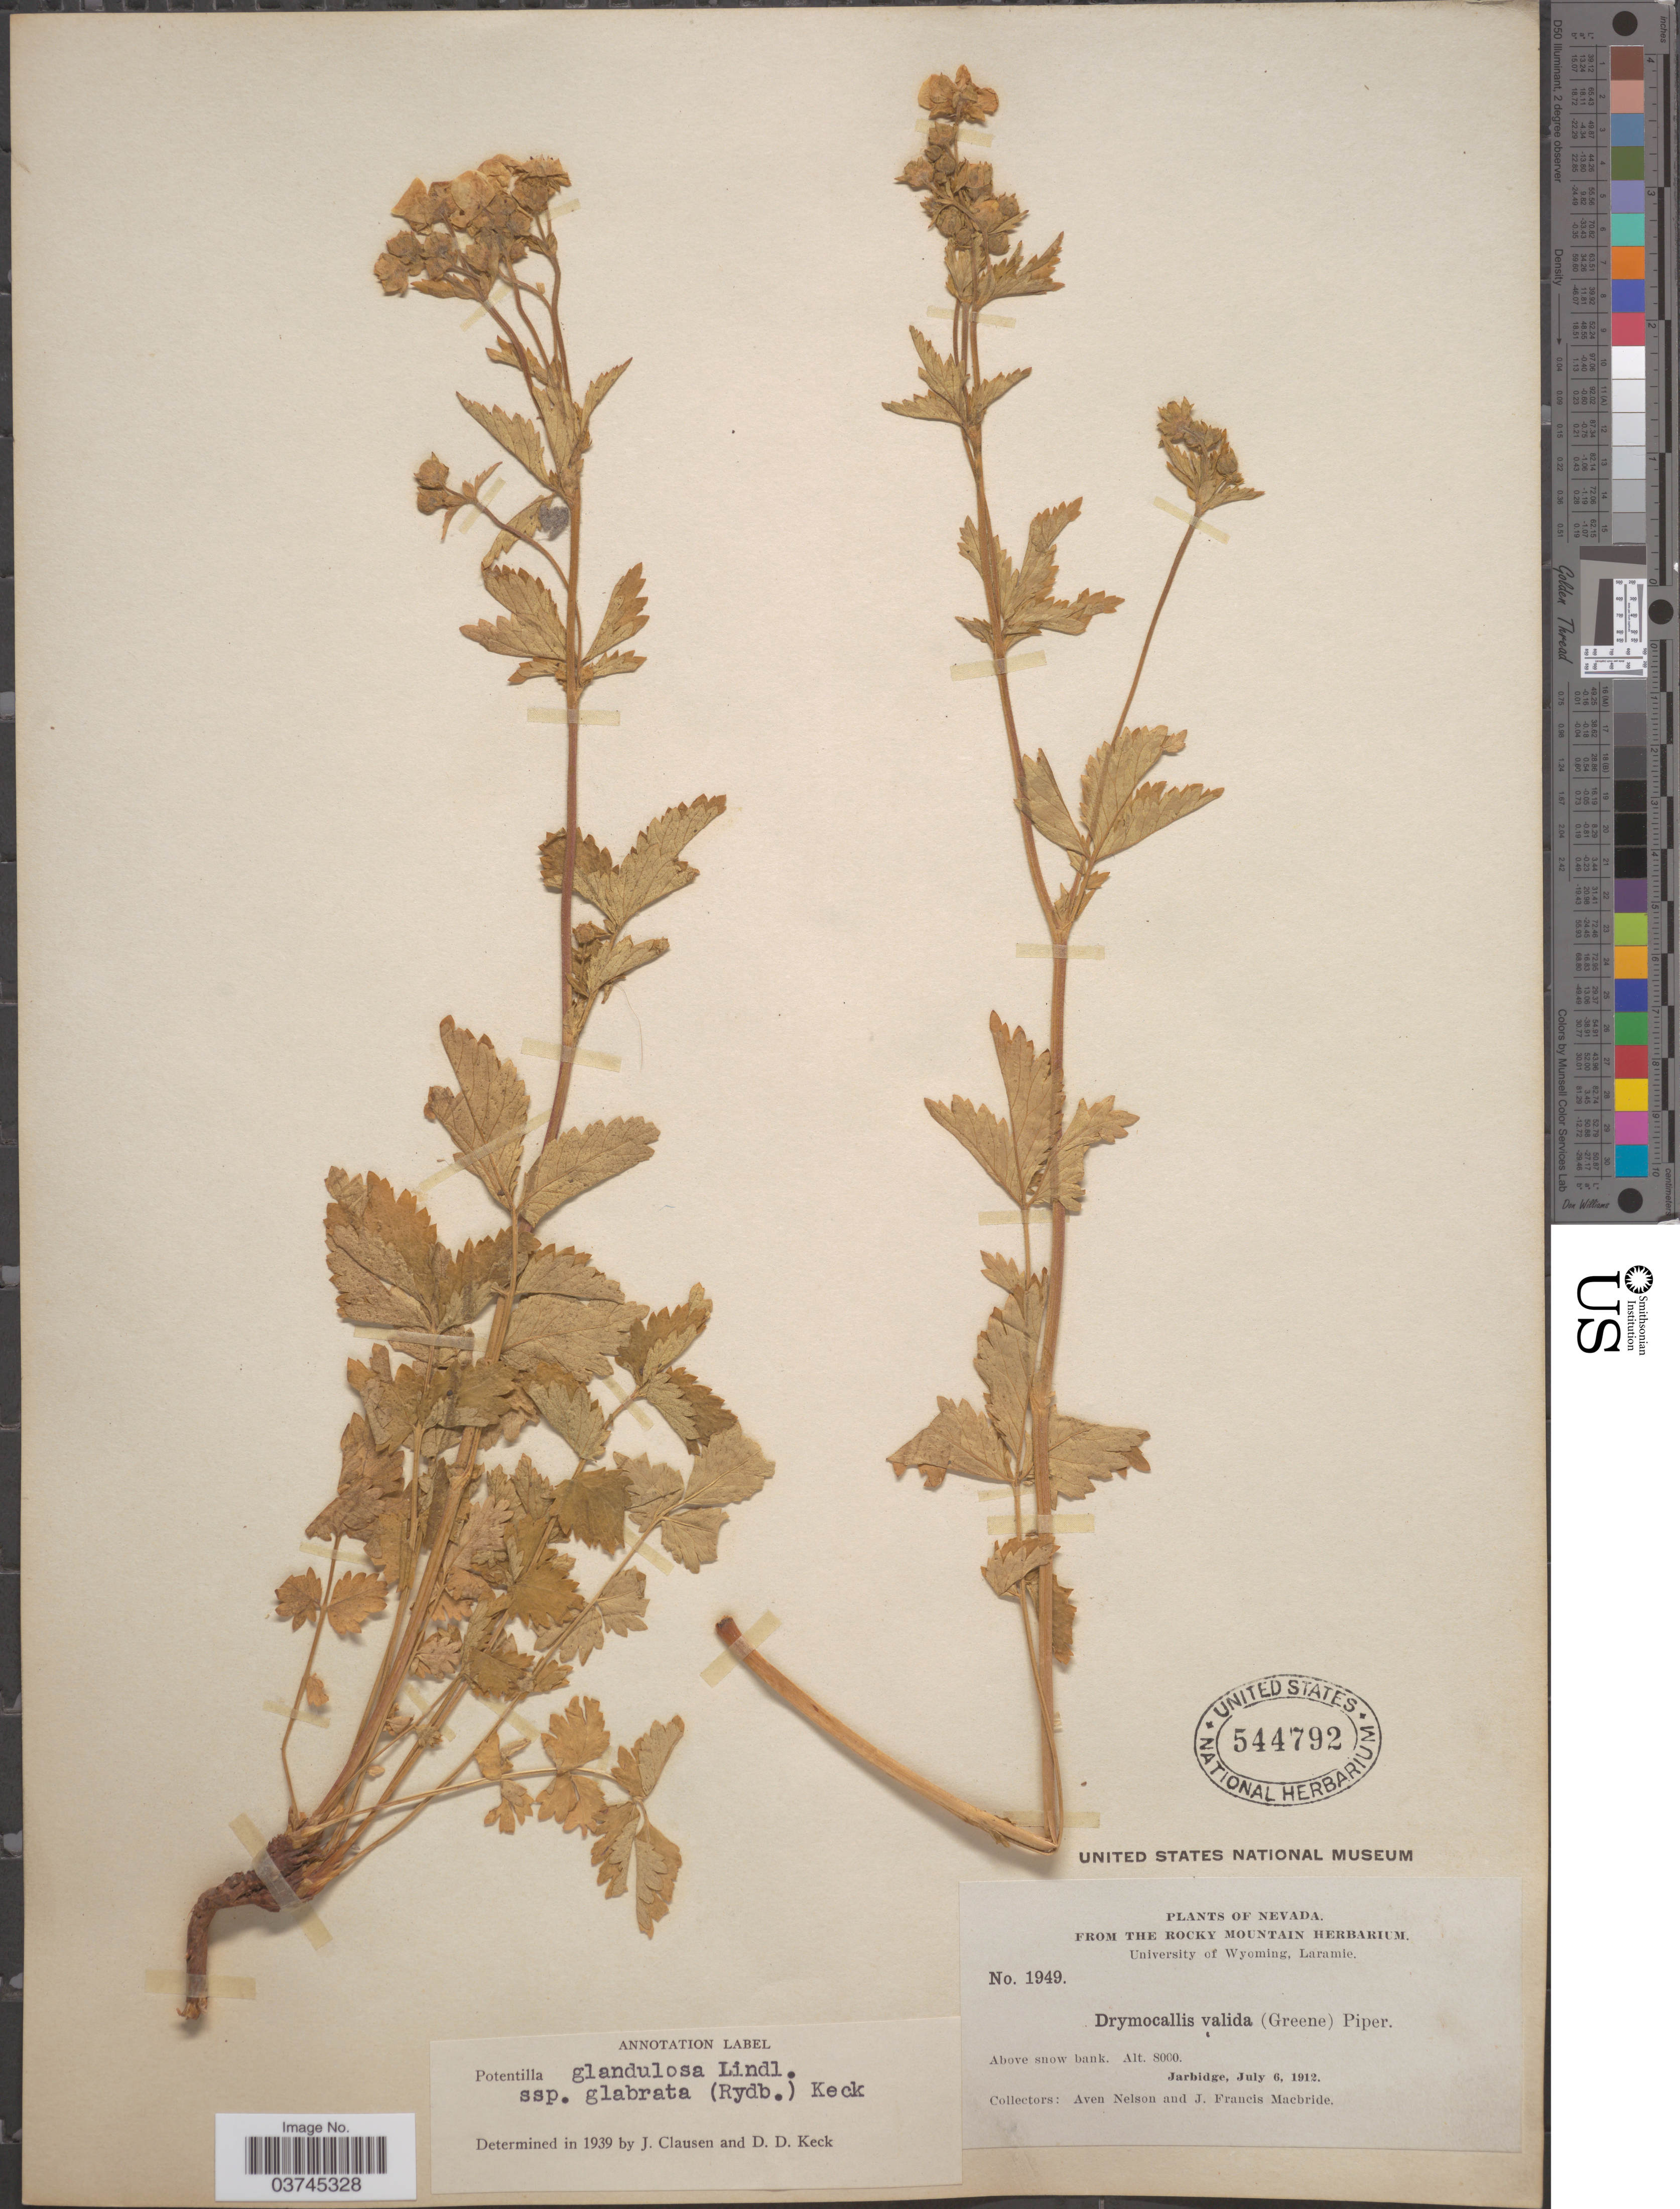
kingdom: Plantae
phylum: Tracheophyta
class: Magnoliopsida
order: Rosales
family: Rosaceae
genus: Drymocallis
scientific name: Drymocallis glabrata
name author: Rydb.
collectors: A. Nelson & J. F. Macbride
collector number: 1949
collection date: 1912-07-06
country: United States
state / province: Nevada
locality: Above snow bank. Jarbidge.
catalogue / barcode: US 544792